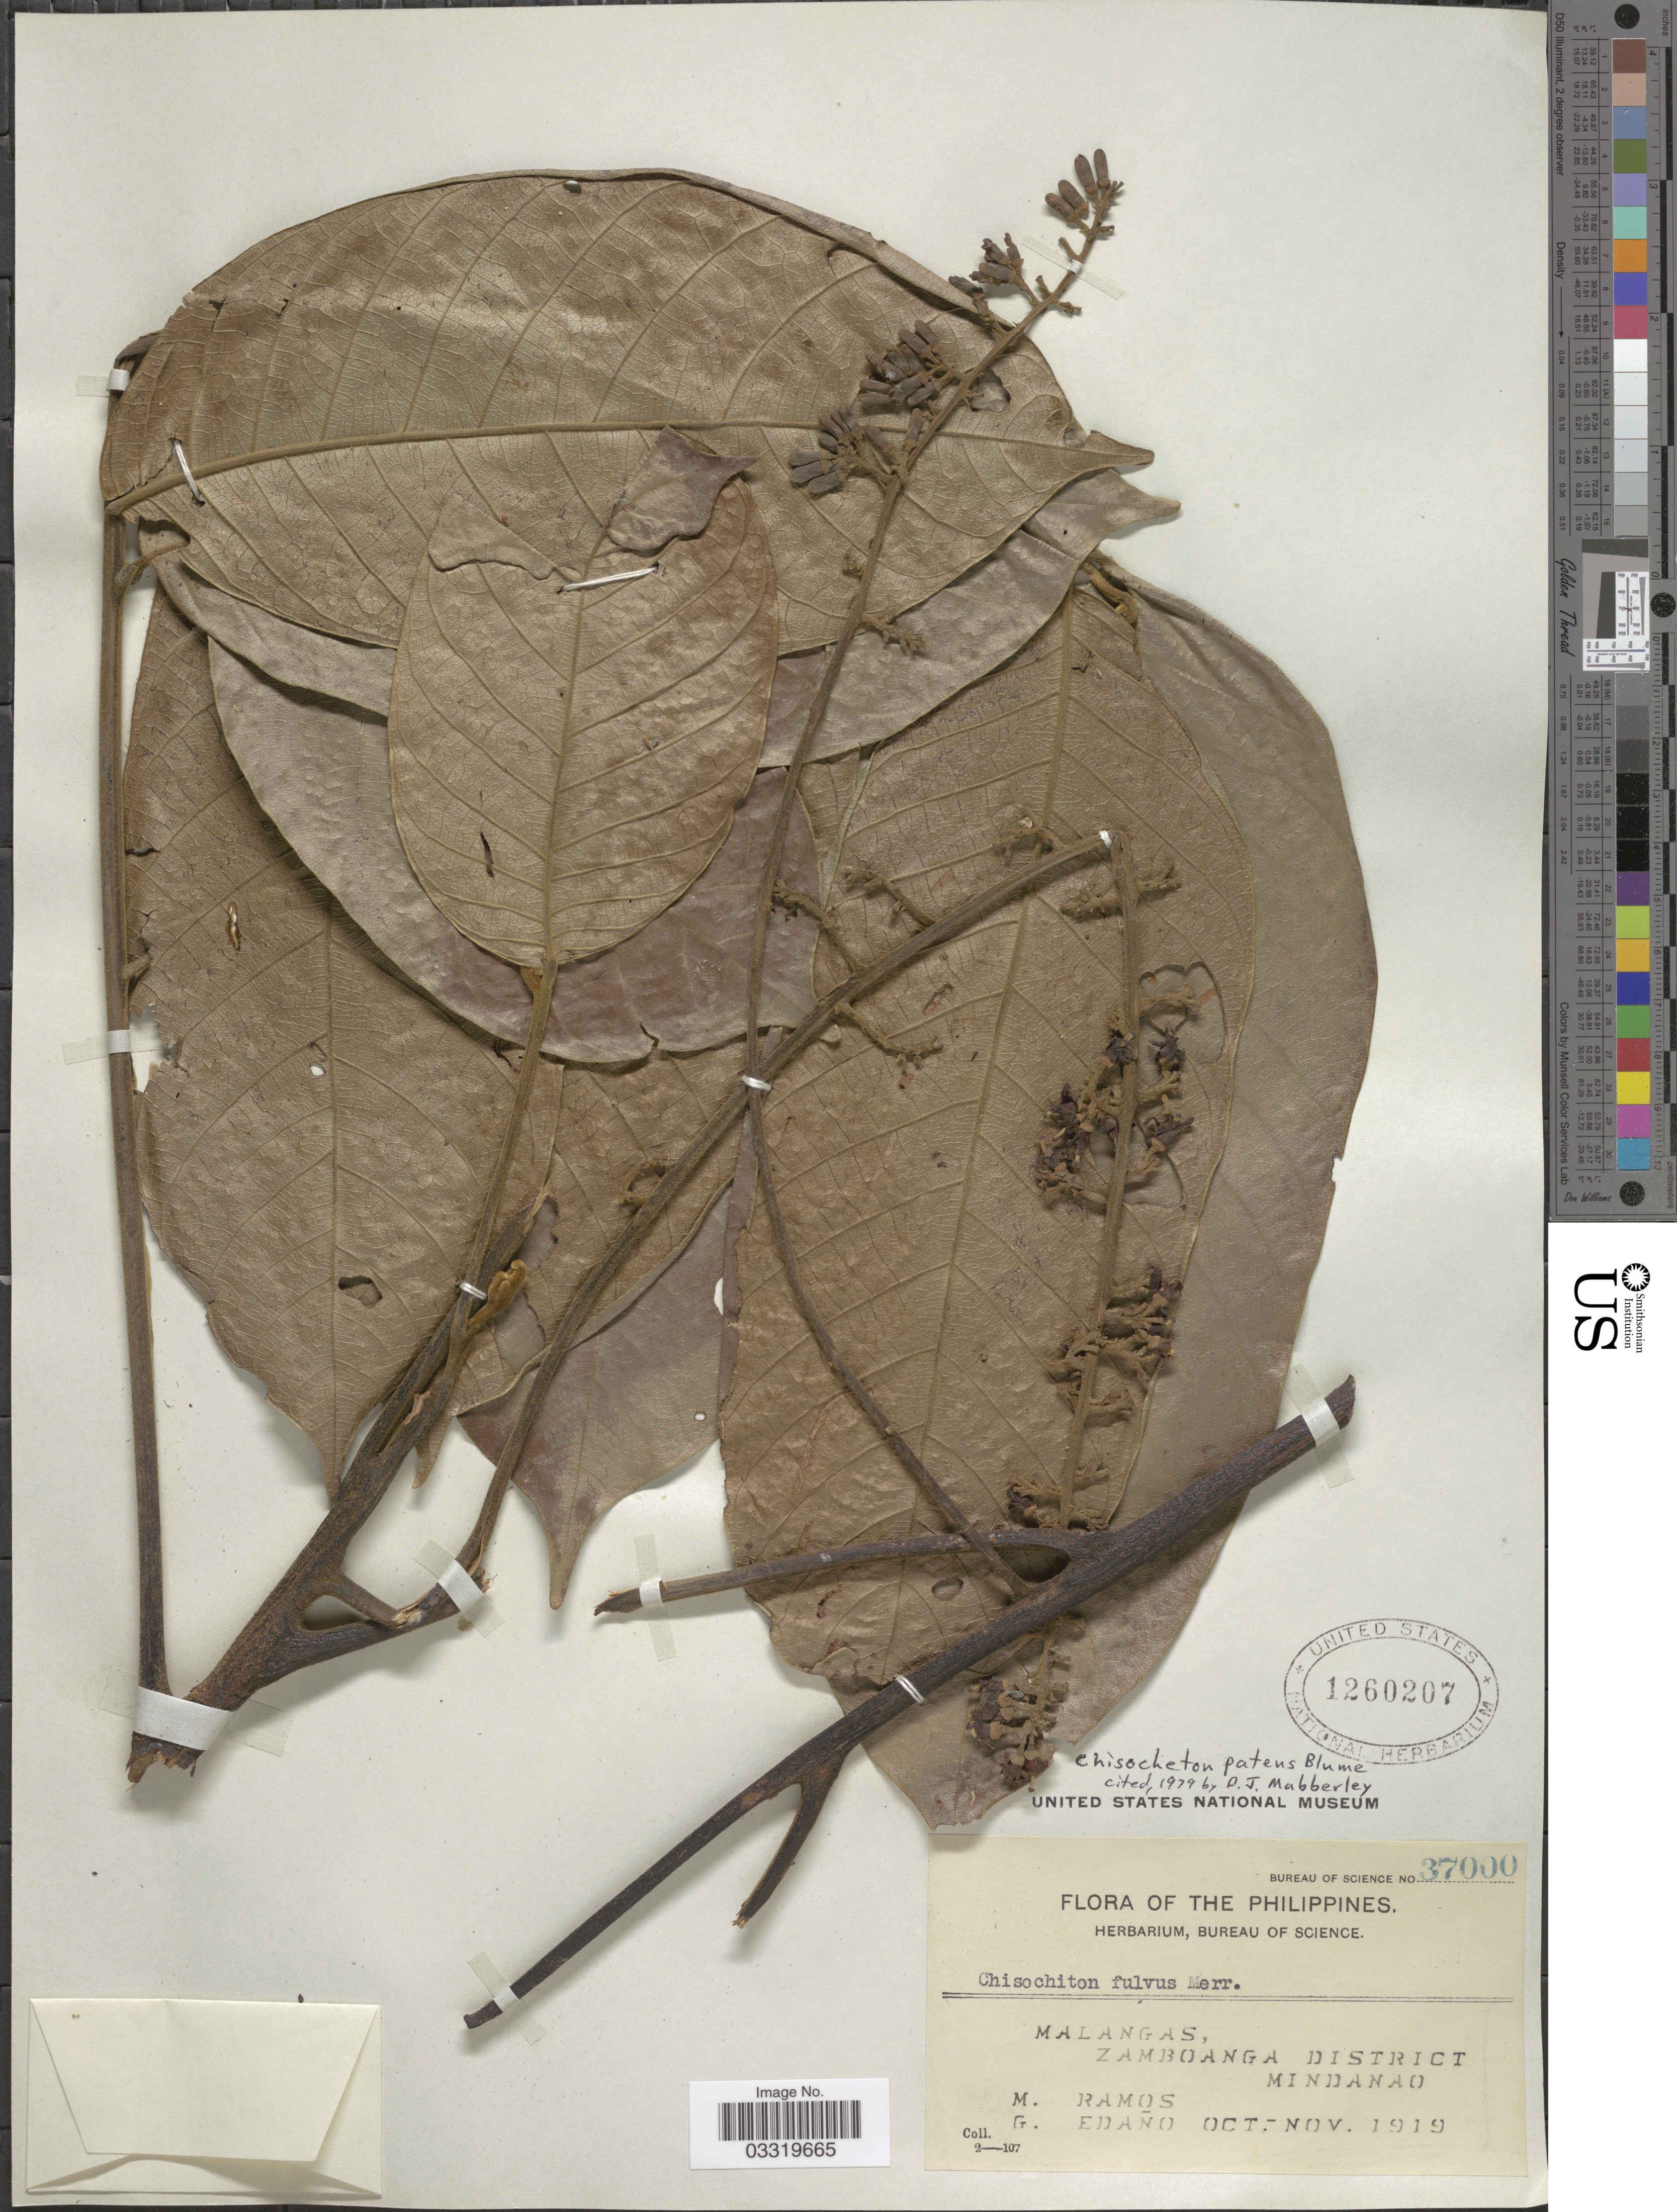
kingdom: Plantae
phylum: Tracheophyta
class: Magnoliopsida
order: Sapindales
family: Meliaceae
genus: Chisocheton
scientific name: Chisocheton patens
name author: Blume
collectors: M. Ramos & G. Edaño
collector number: Bureau of Science 37000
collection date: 1919-10/1919-11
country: Philippines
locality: Malangas, Zamboanga District. Mindanao.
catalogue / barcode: US 1260207